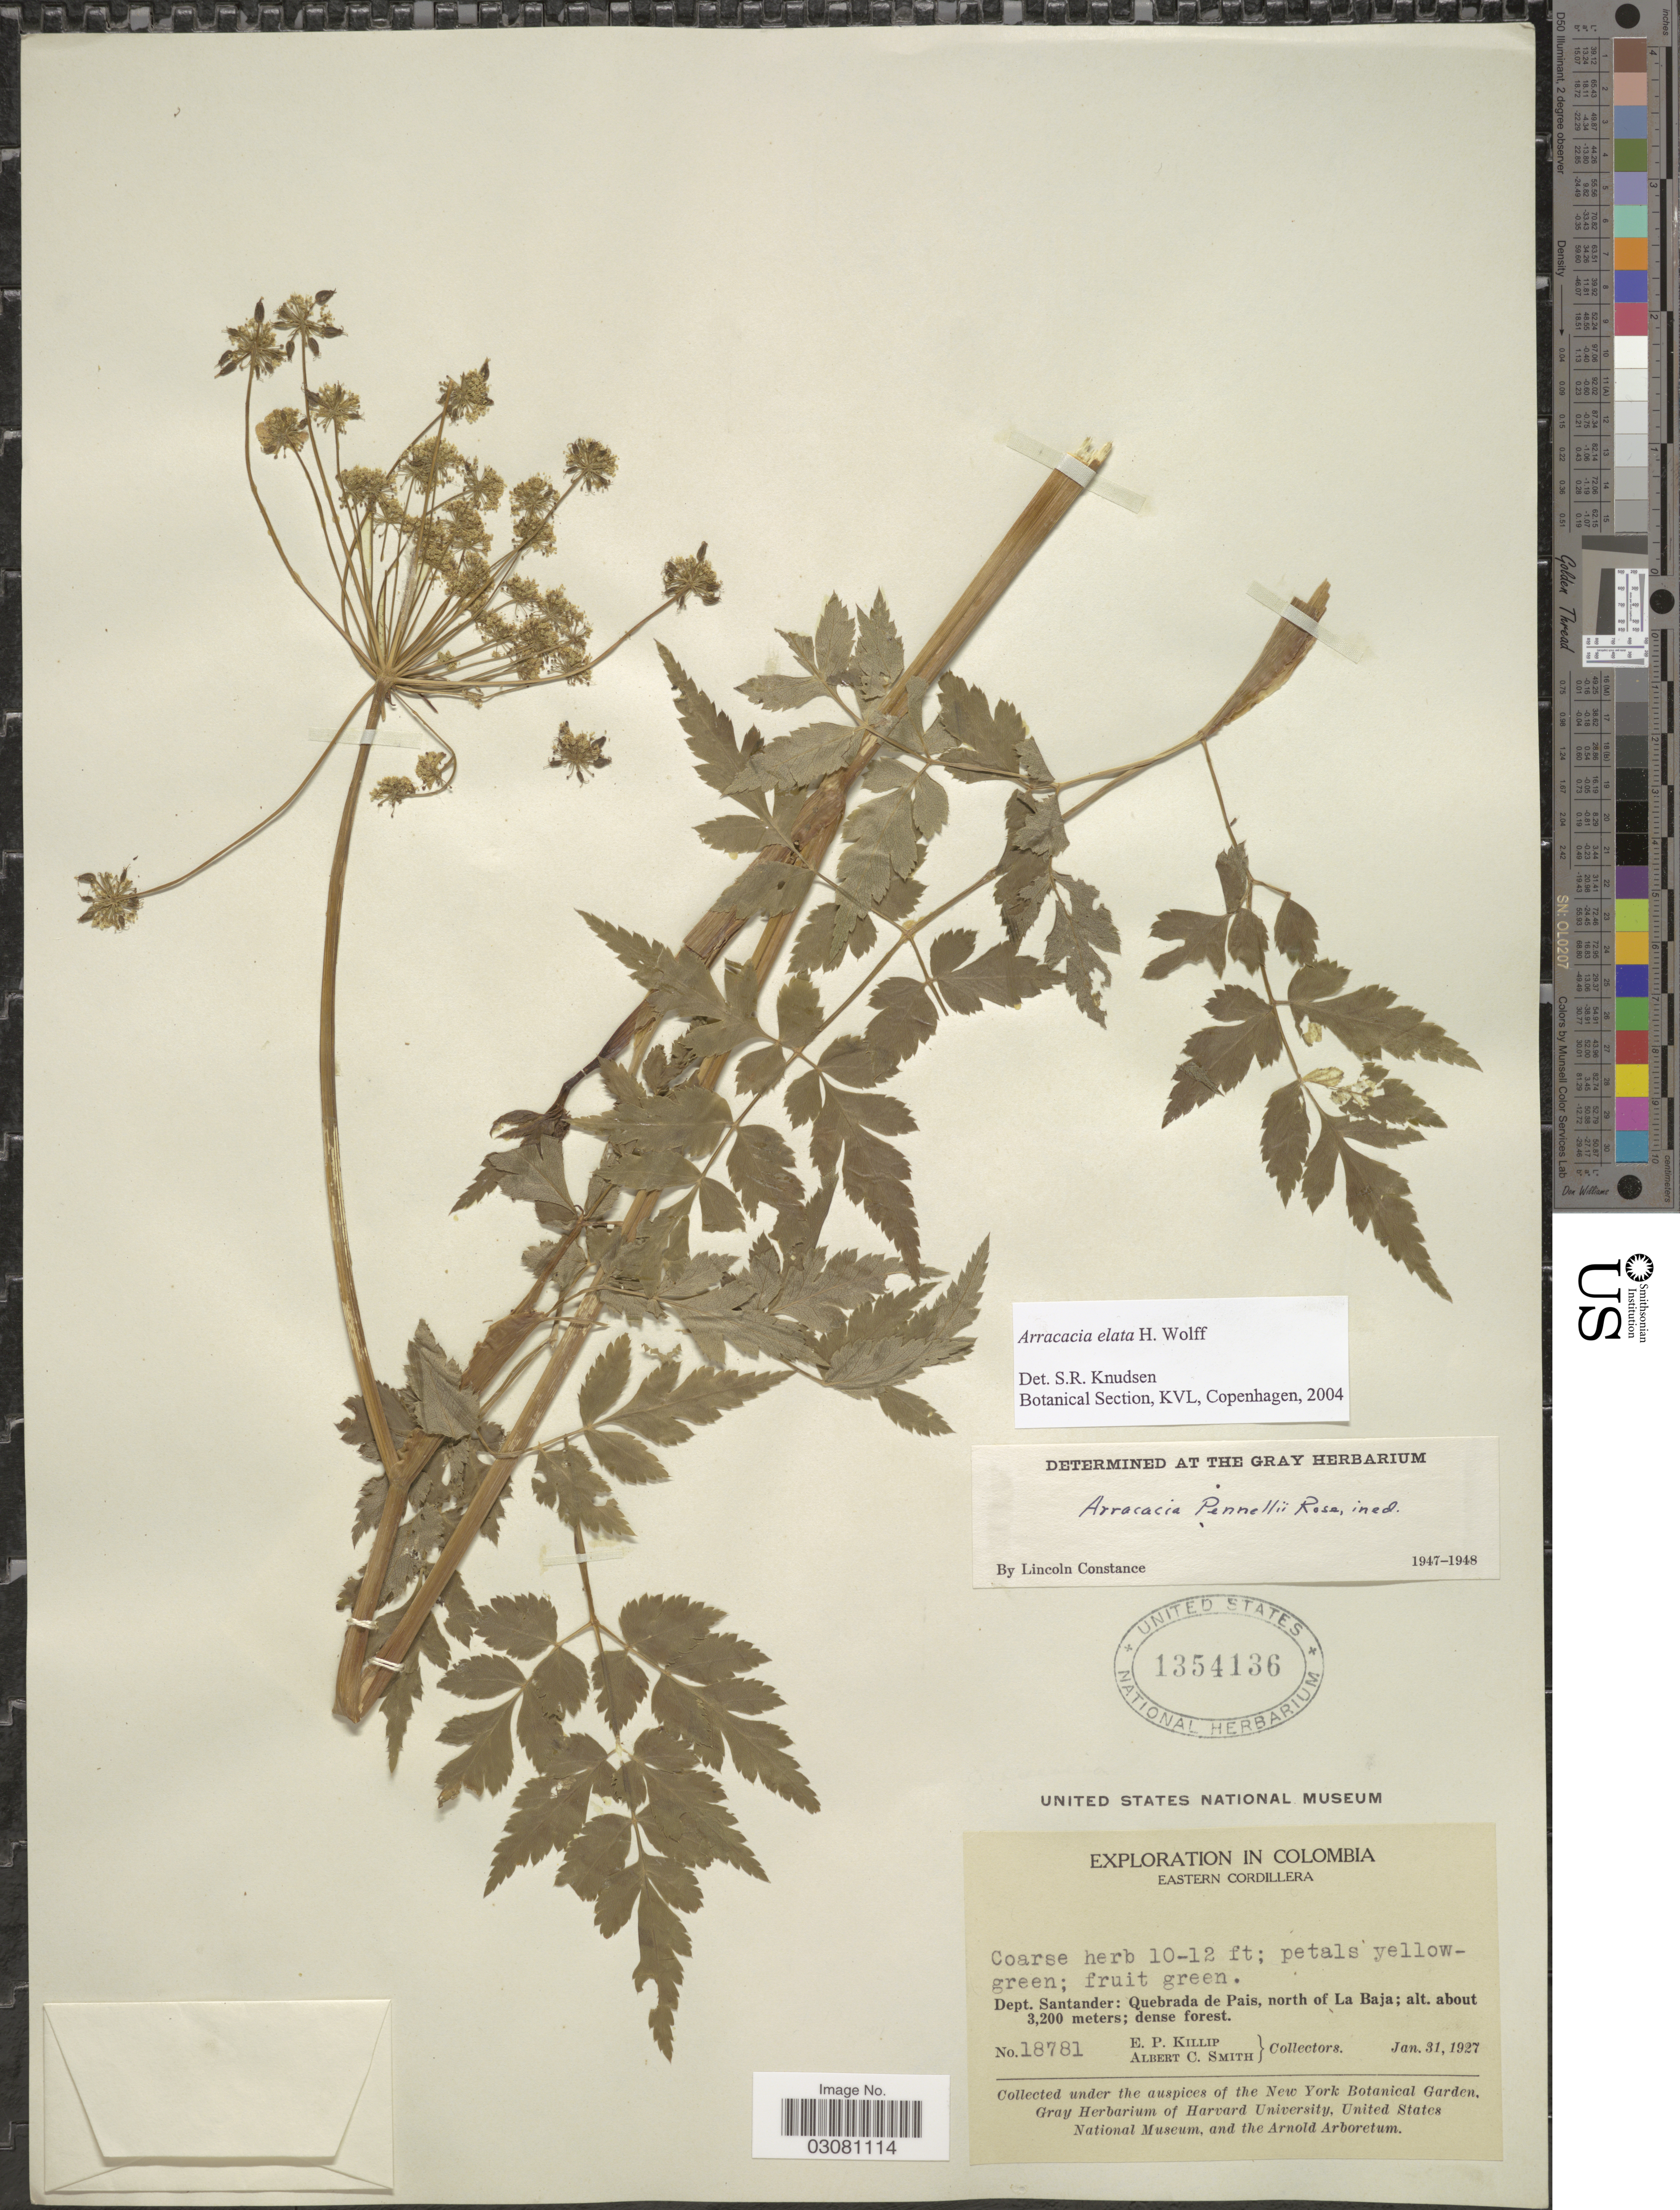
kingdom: Plantae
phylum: Tracheophyta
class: Magnoliopsida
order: Apiales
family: Apiaceae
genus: Arracacia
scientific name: Arracacia elata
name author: H. Wolff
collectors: E. P. Killip & A. C. Smith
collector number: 18781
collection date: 1927-01-31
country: Colombia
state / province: Santander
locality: Eastern Cordillera. Dept. Santander: Quebrada de Pais, north of La Baja.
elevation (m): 3200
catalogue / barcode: US 1354136